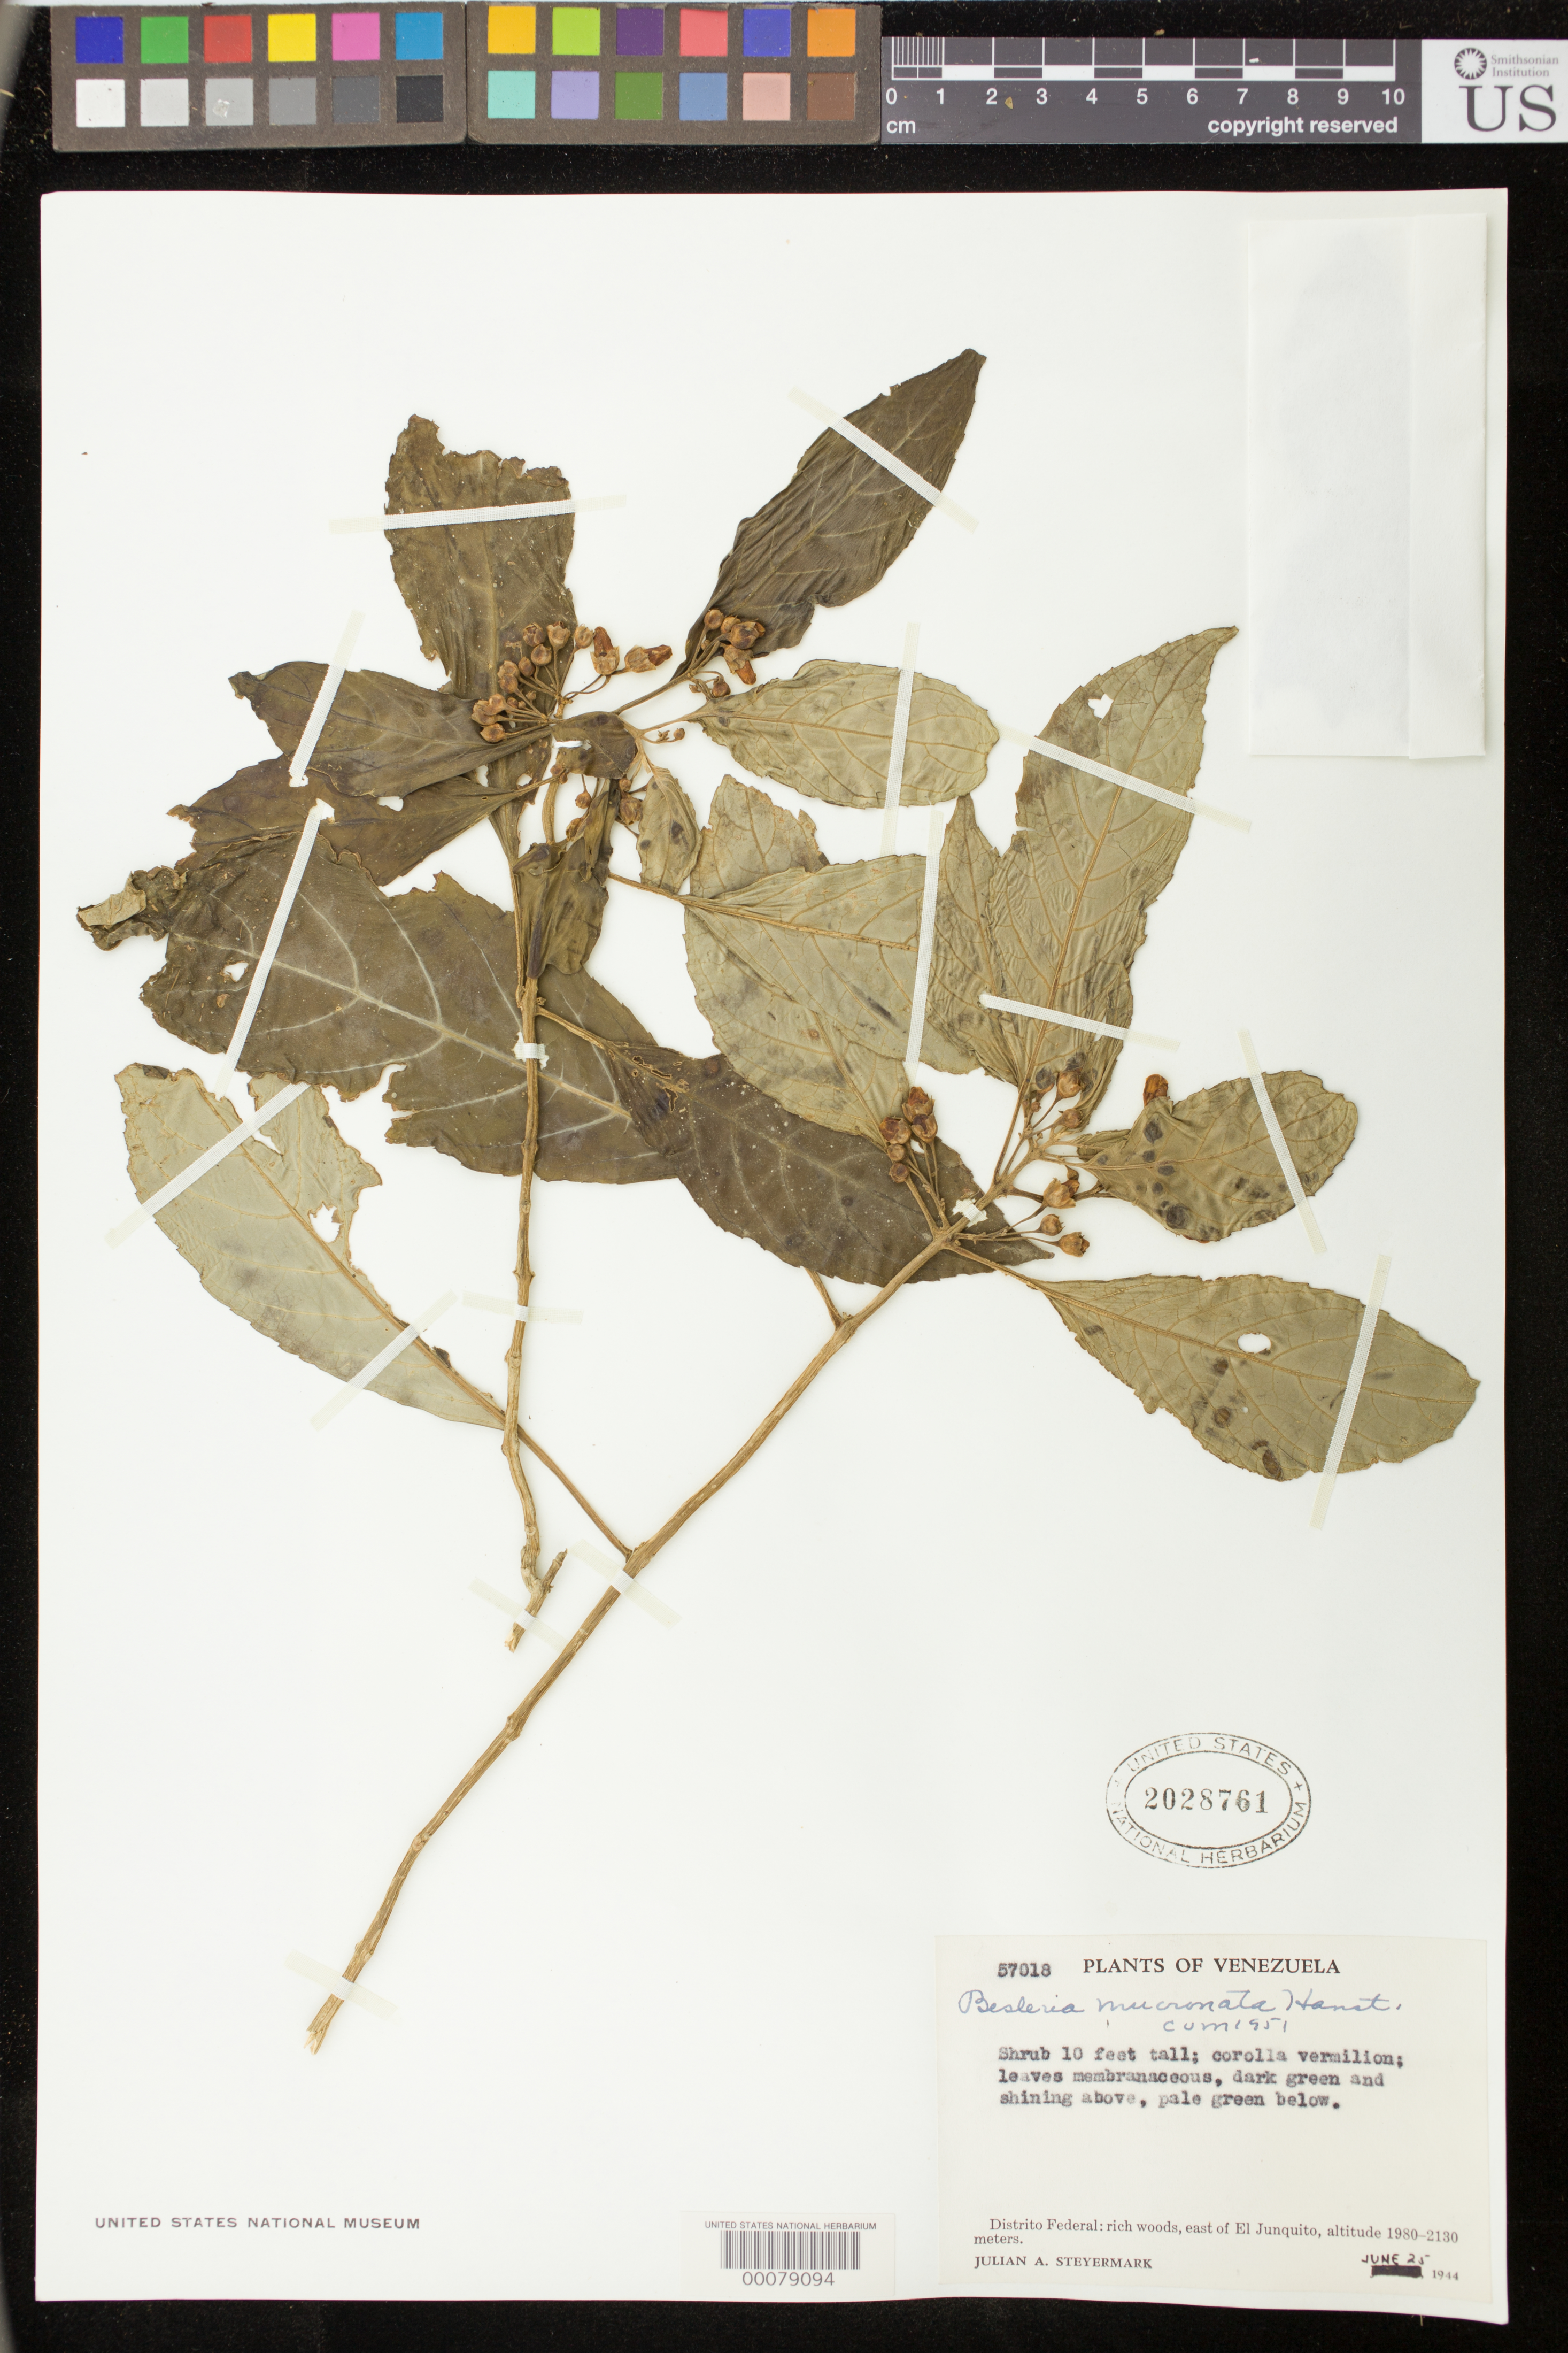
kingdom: Plantae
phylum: Tracheophyta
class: Magnoliopsida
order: Lamiales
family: Gesneriaceae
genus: Besleria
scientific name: Besleria mucronata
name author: Hanst.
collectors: J. Steyermark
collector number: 57018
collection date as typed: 25 Jun 1944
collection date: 1944-06-25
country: Venezuela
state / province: Distrito Federal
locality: E of El Junquito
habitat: Rich woods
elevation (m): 1980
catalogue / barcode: US 2028761